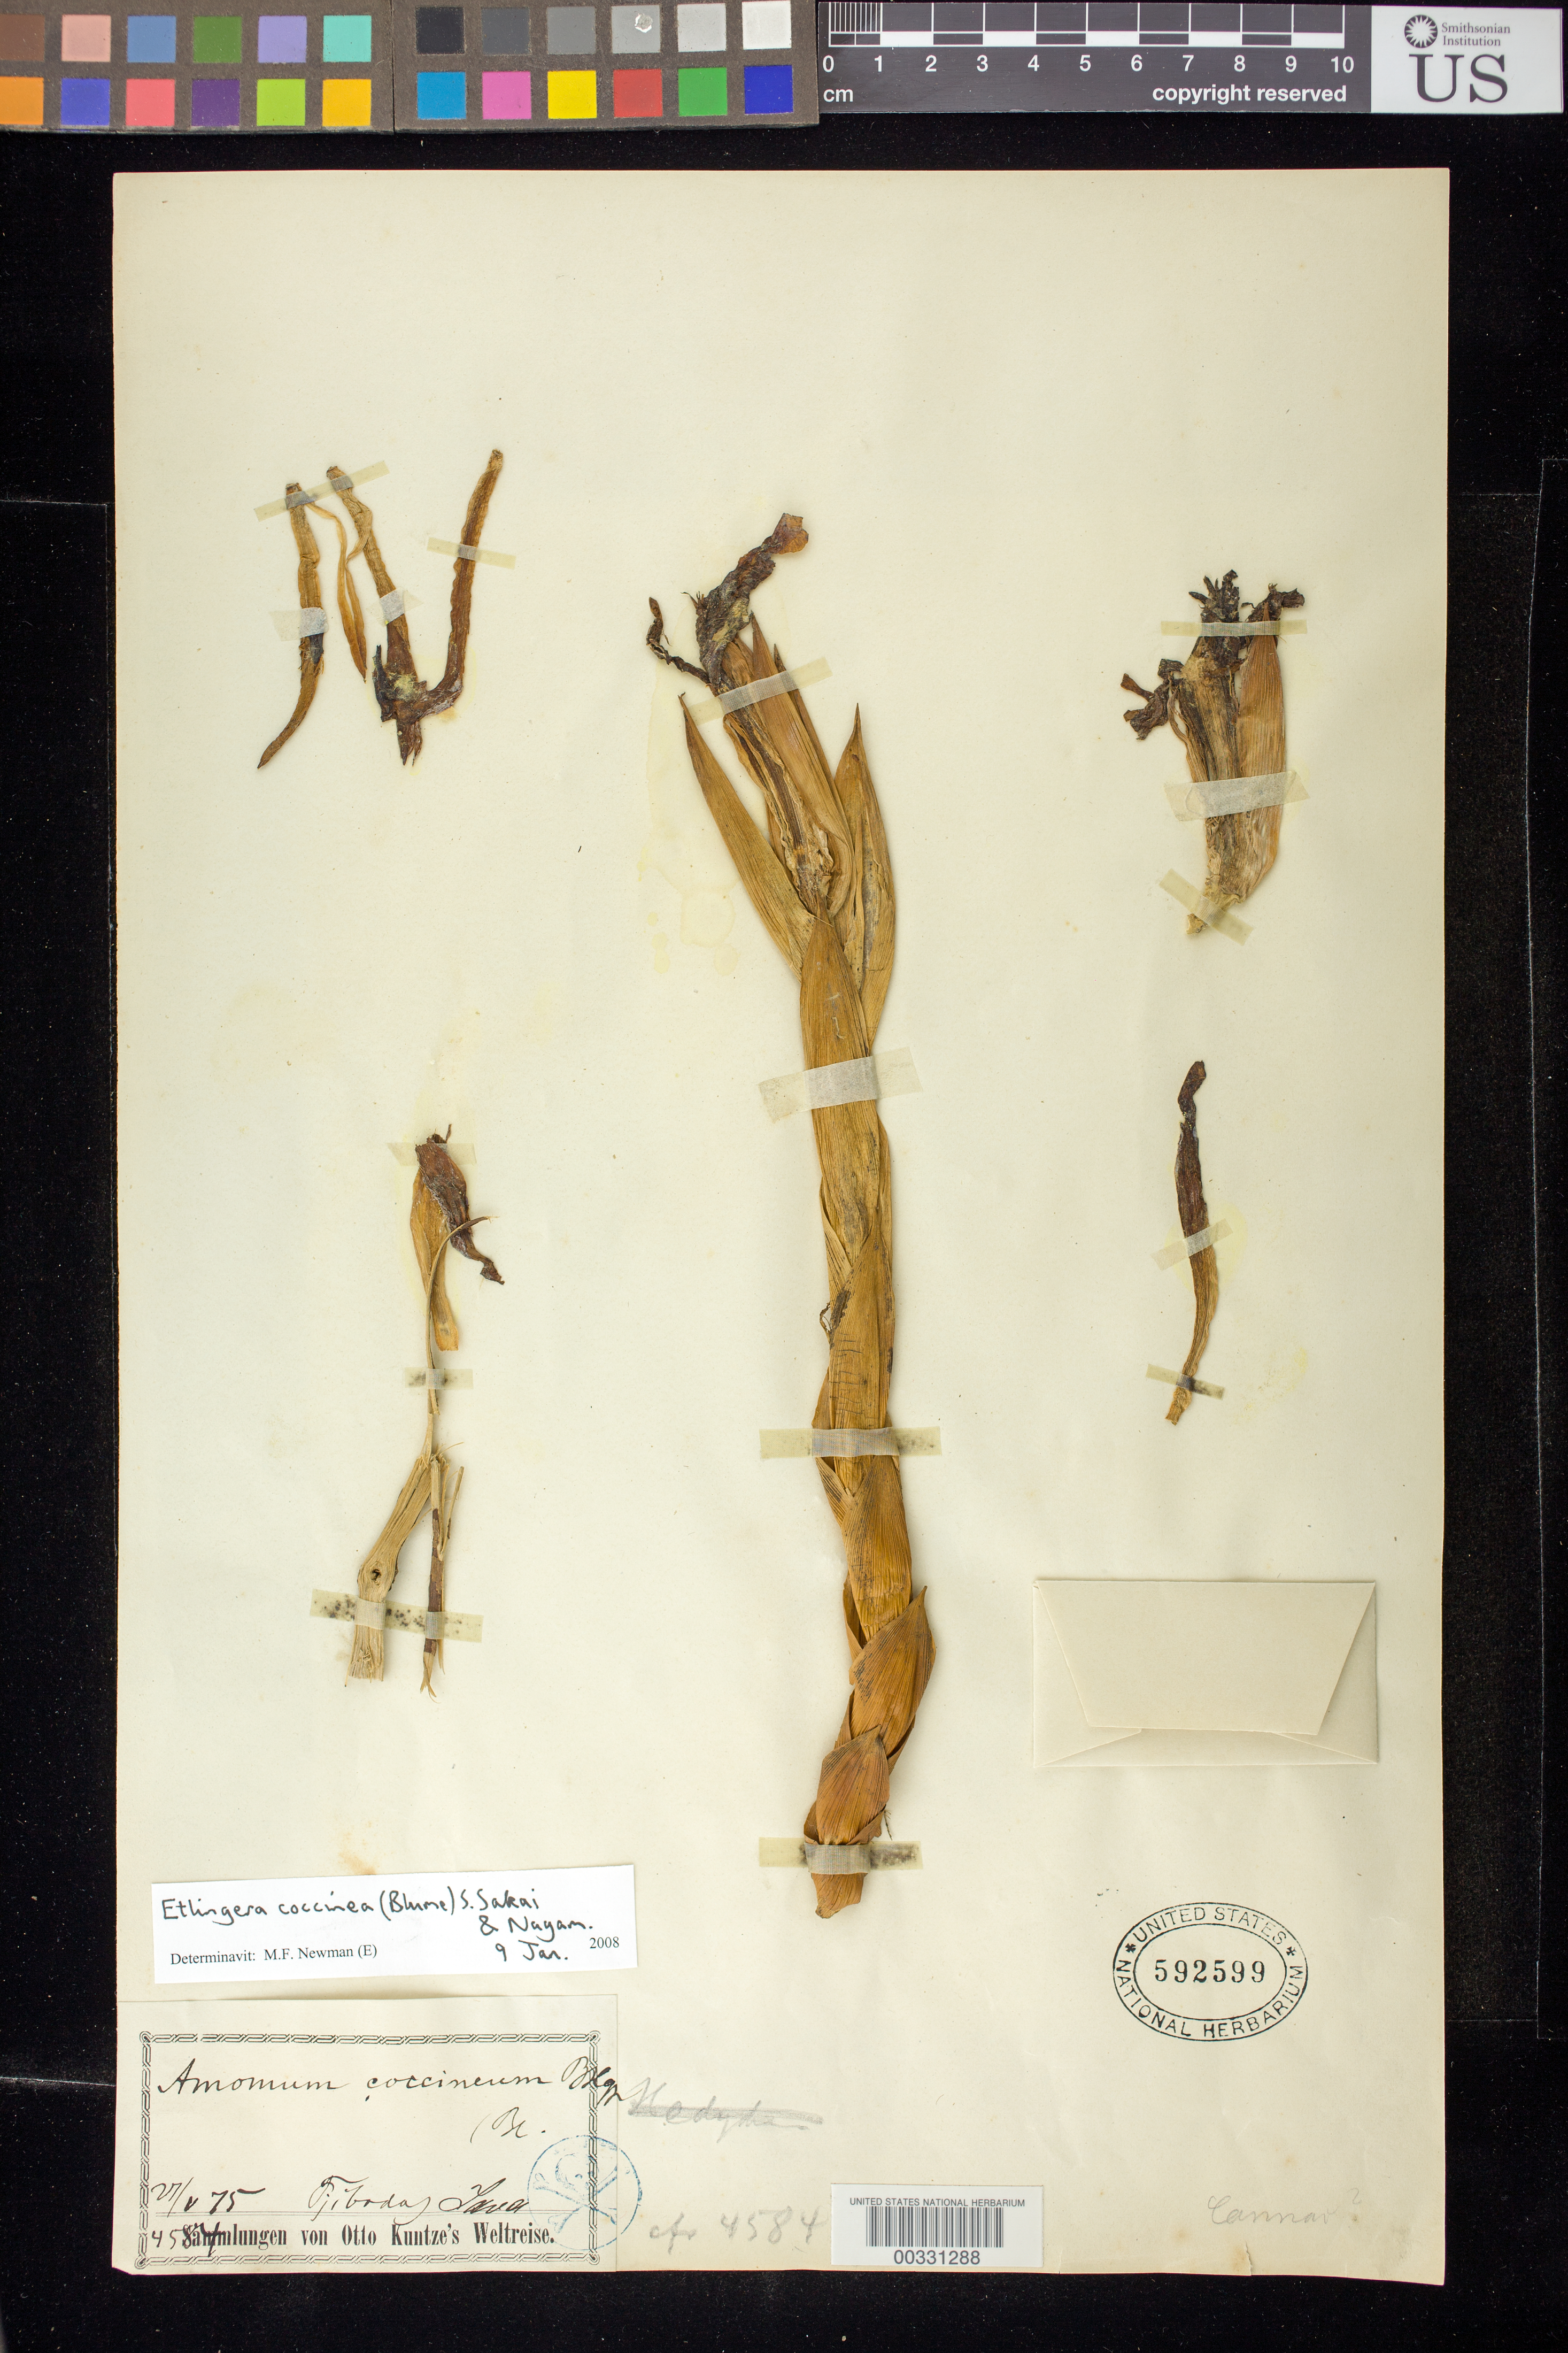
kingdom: Plantae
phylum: Tracheophyta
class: Liliopsida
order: Zingiberales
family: Zingiberaceae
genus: Etlingera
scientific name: Etlingera coccinea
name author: (Blume) S. Sakai & Nagam.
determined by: Newman, M. F.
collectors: ex herb. Otto Kuntze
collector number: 4584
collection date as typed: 27 May 1875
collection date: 1875-05-27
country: Indonesia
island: Java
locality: Fiboday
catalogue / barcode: US 592599